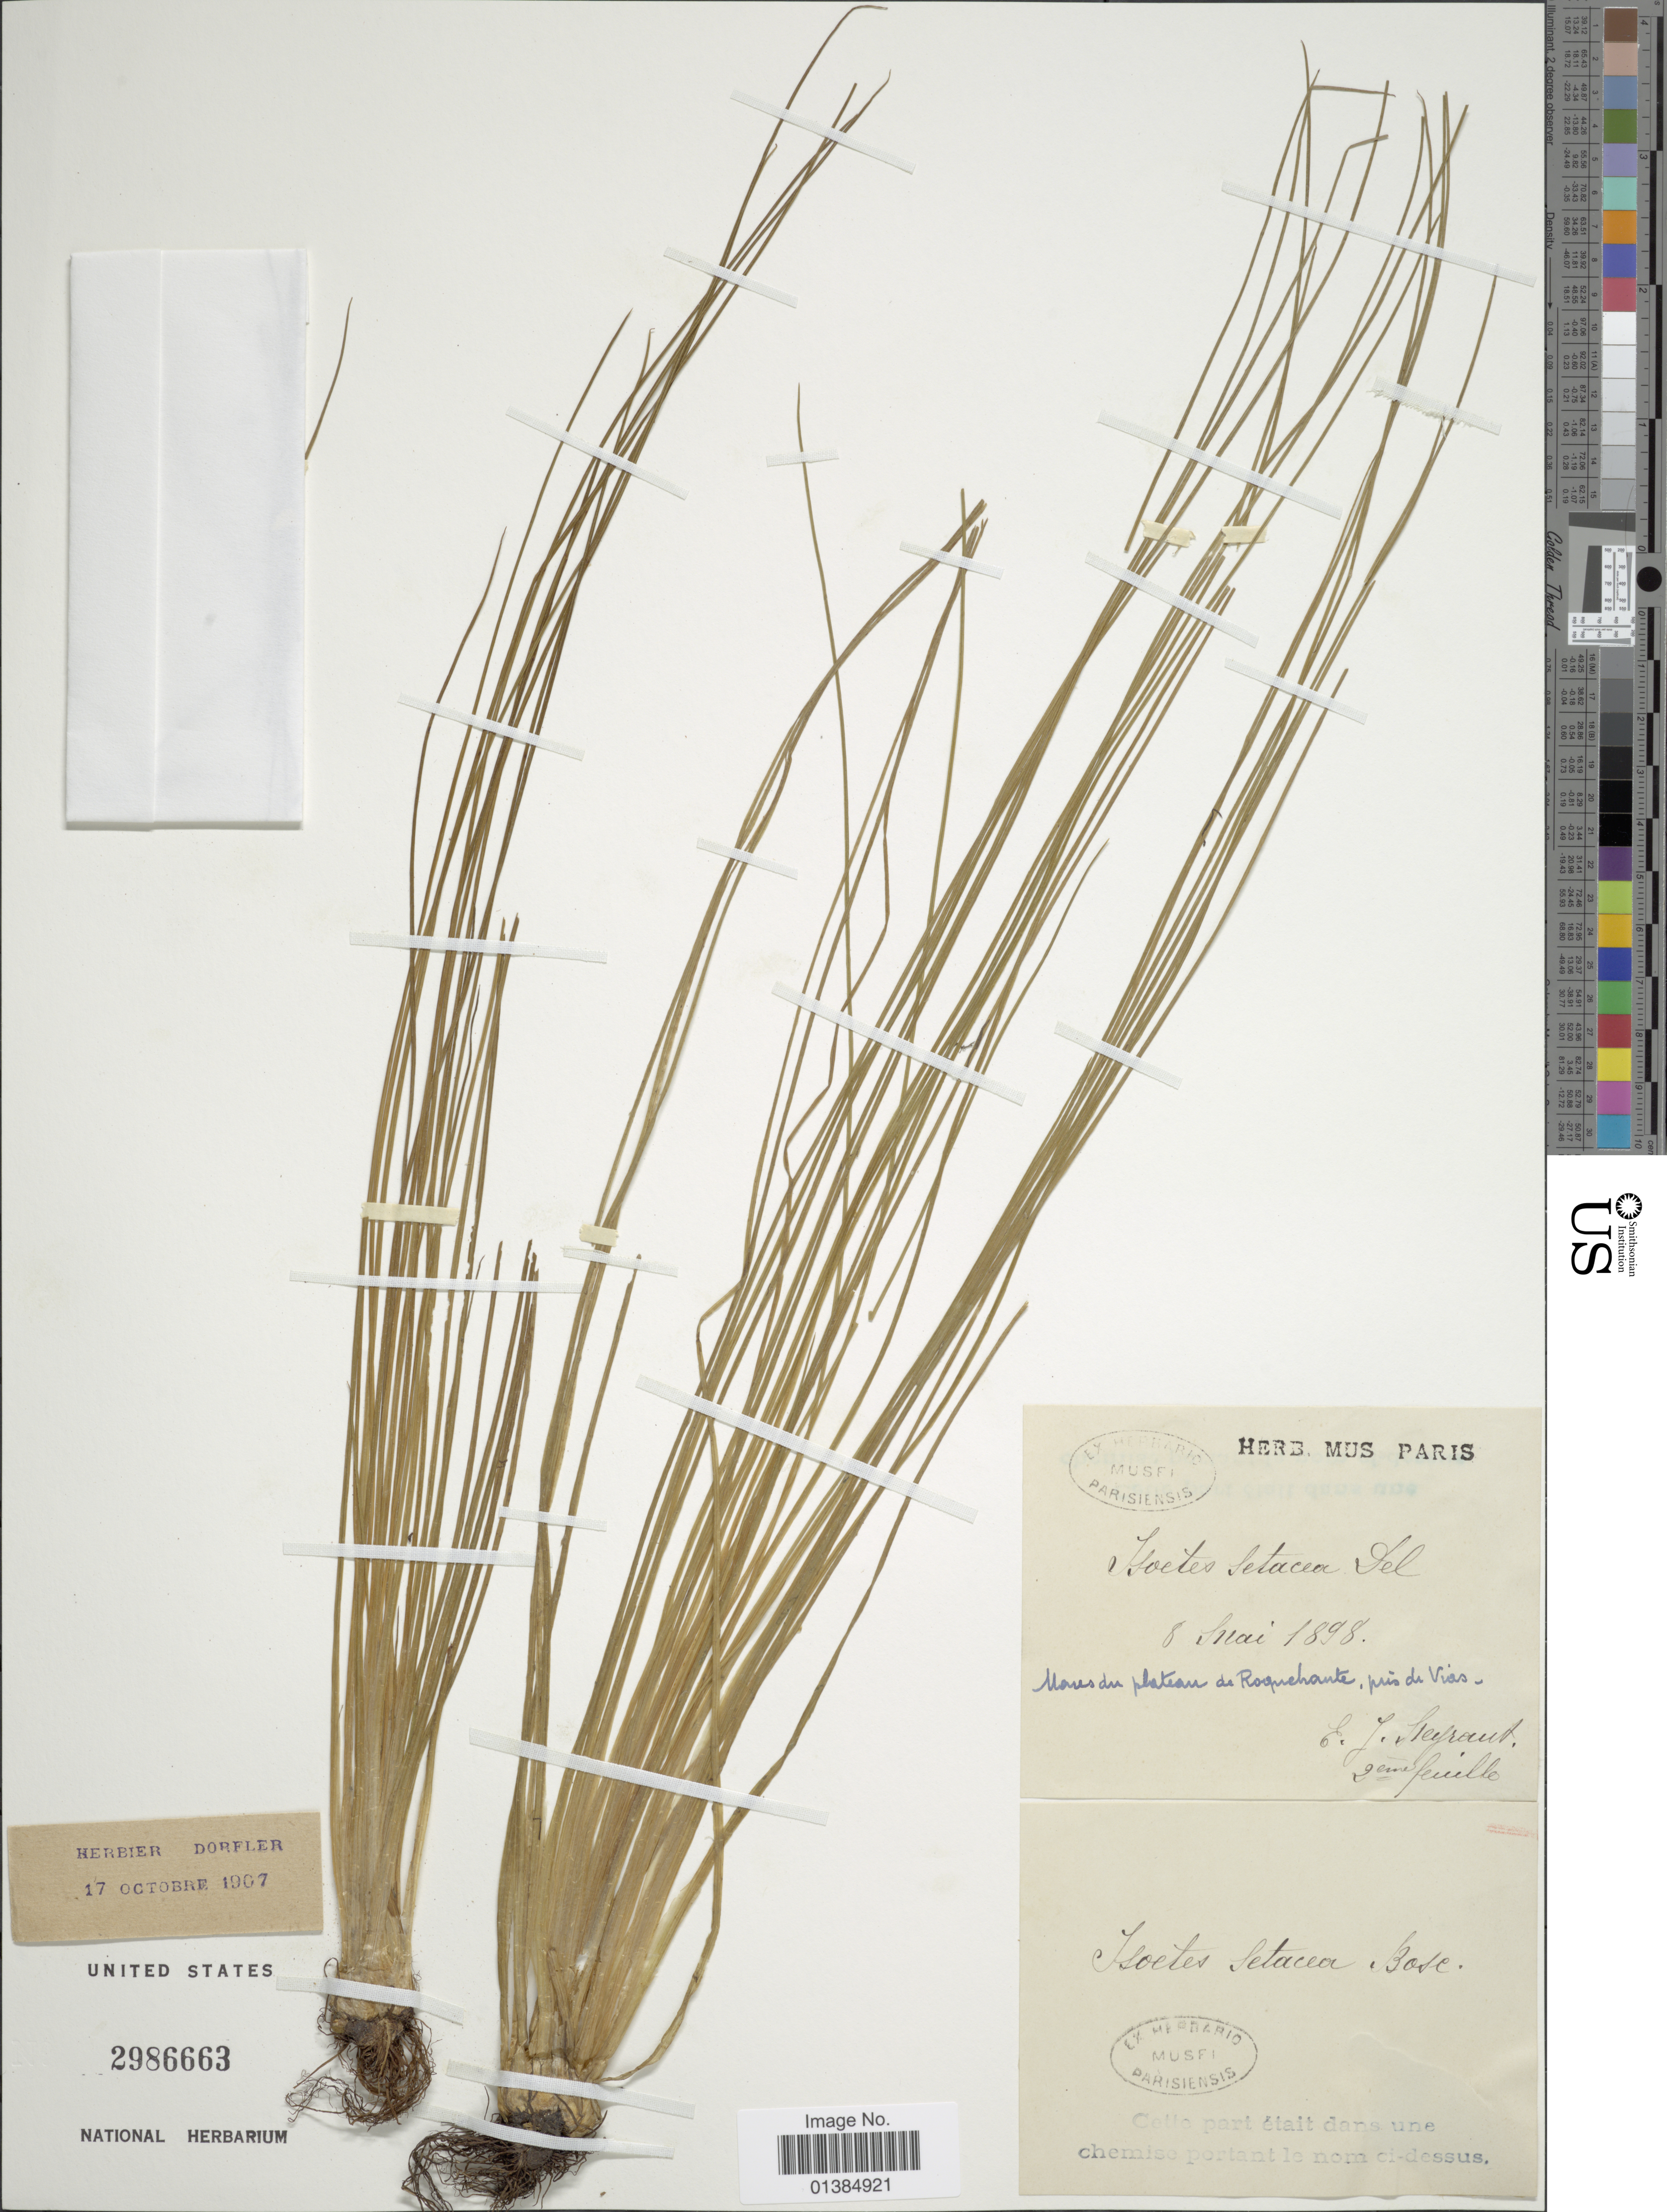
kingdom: Plantae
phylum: Tracheophyta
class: Lycopodiopsida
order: Isoetales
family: Isoetaceae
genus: Isoetes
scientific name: Isoetes echinospora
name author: Durieu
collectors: E. Neyraut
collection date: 1898-05-08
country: France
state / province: Provence-Alpes-Côte d'Azur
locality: Mares du plateau de Roquehaute, près de Vias.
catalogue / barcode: US 2986663